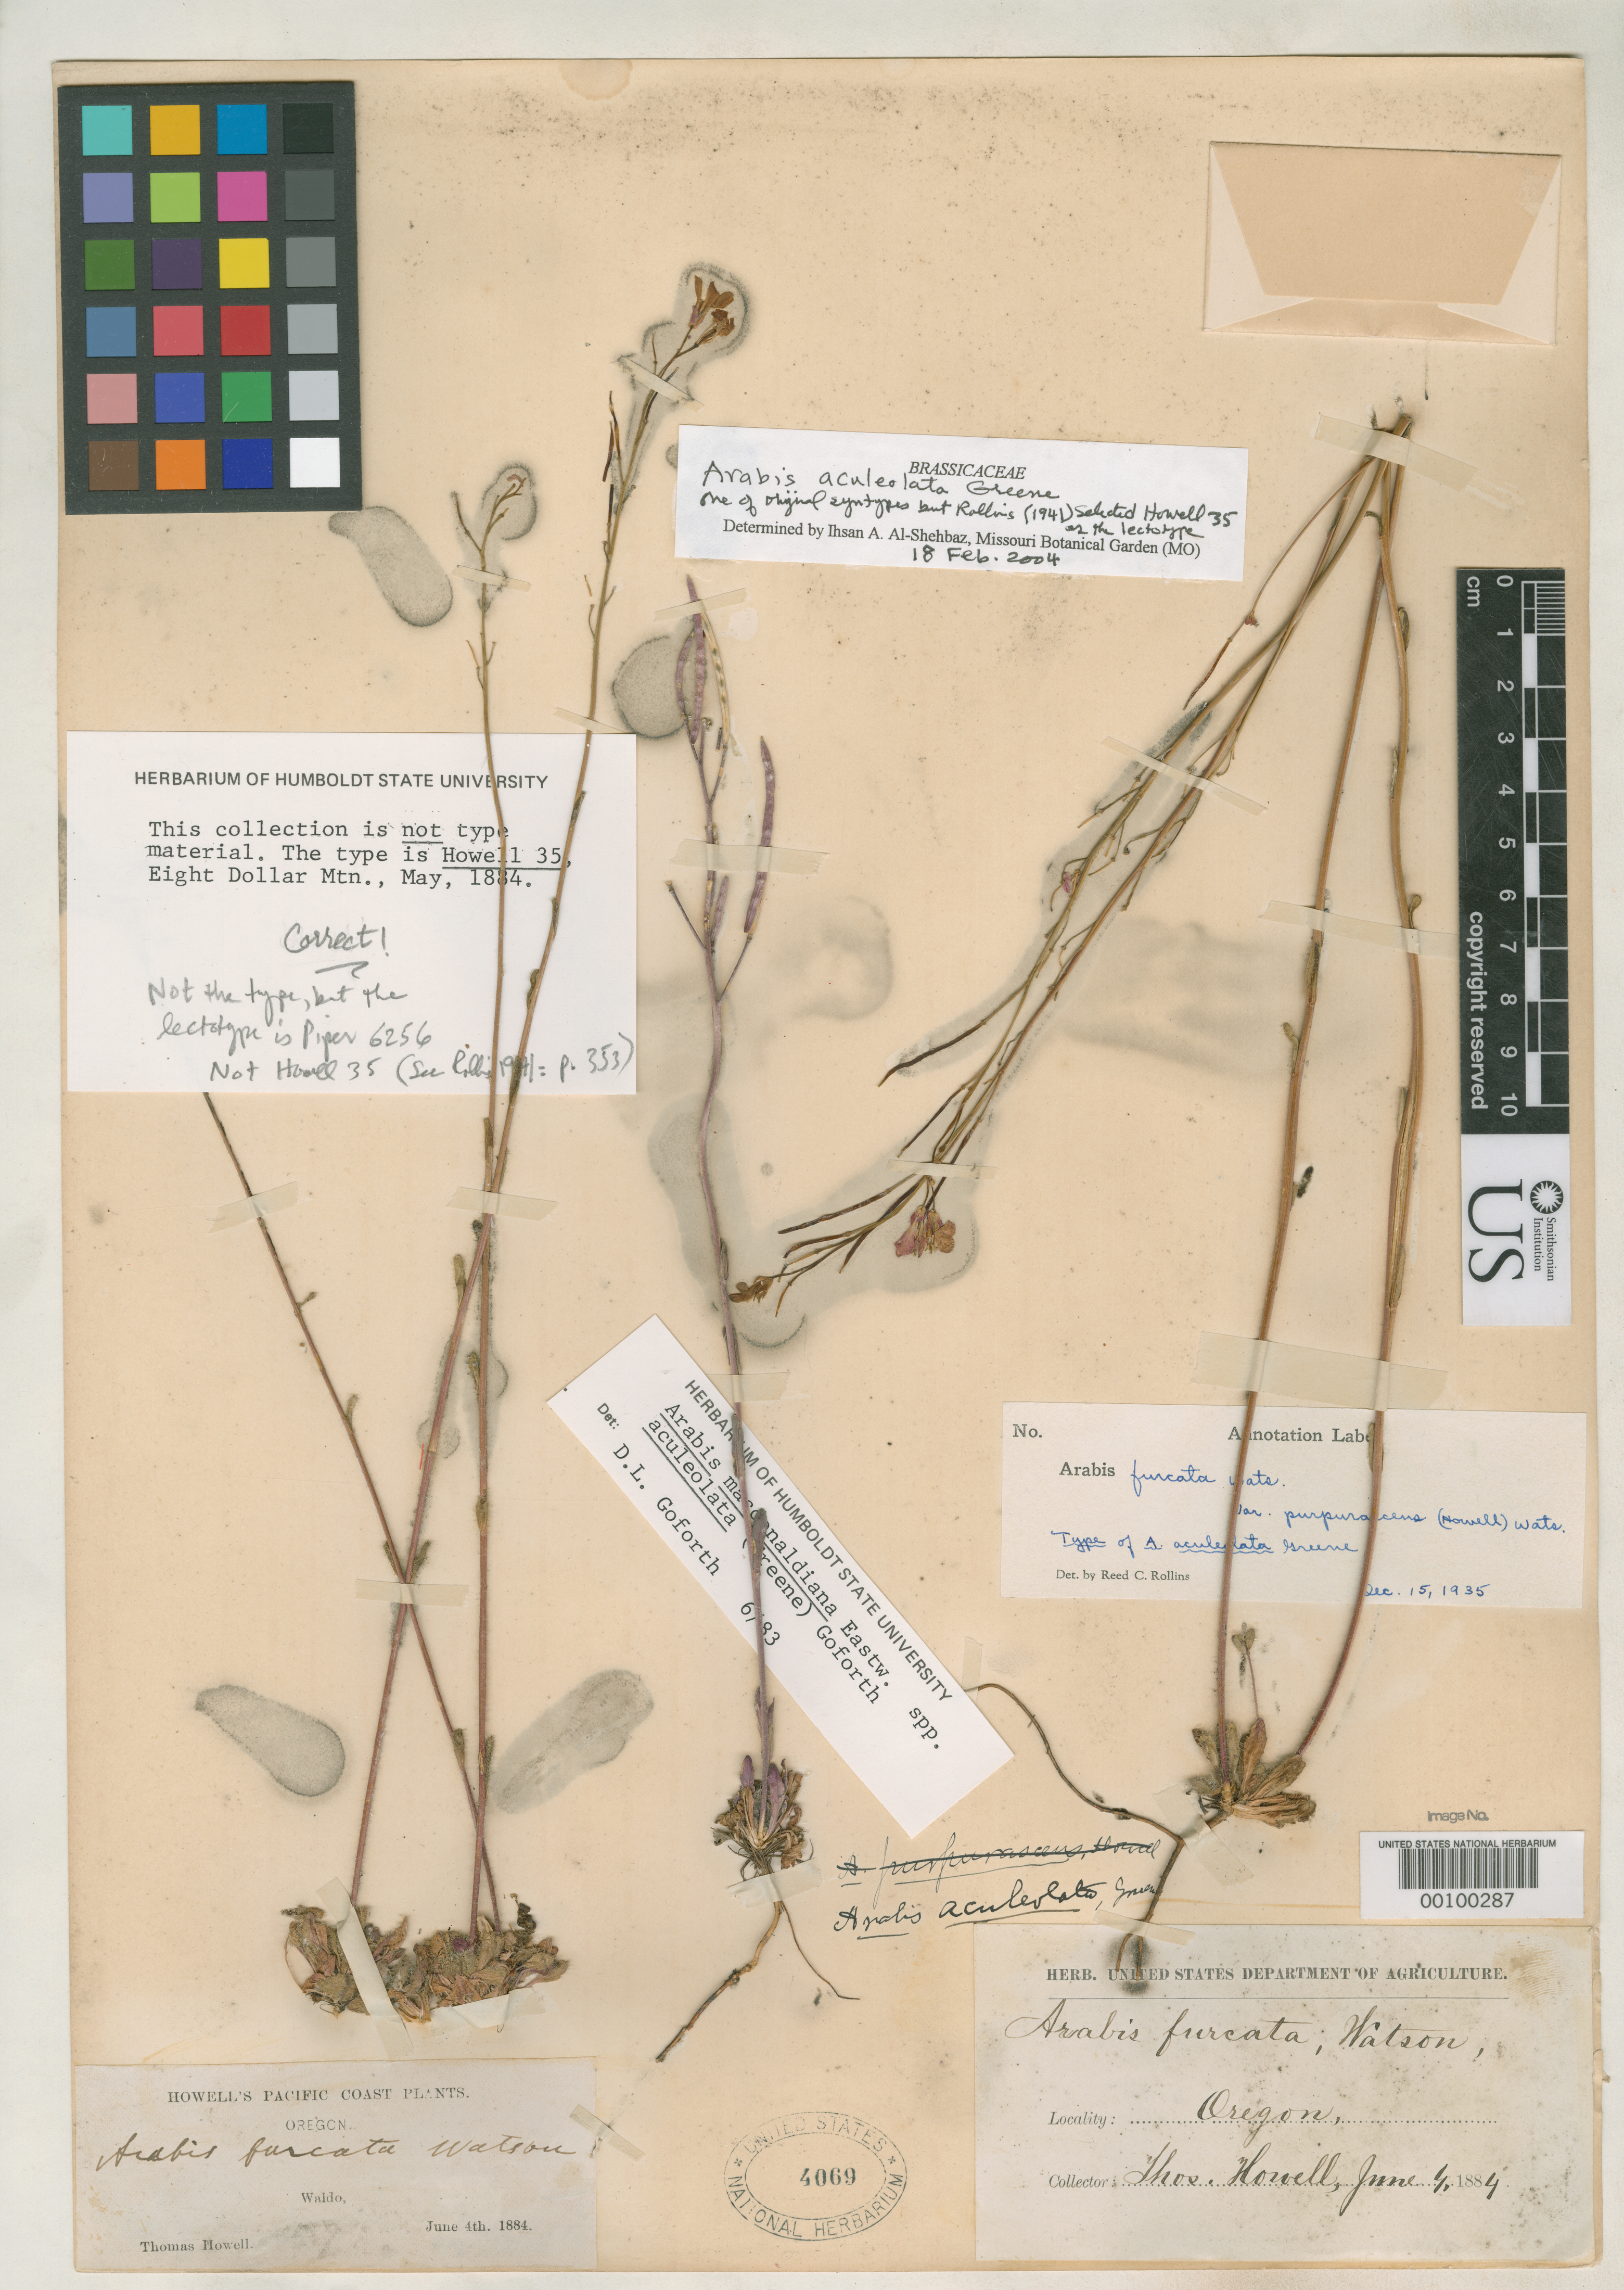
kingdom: Plantae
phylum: Tracheophyta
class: Magnoliopsida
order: Brassicales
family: Brassicaceae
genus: Arabis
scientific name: Arabis aculeolata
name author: Greene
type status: Isosyntype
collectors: T. J. Howell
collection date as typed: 04 Jun 1884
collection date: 1884-06-04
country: United States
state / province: Oregon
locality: Waldo.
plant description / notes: One of two original syntypes; annotated as "Type" by Rollins (1935) but he later (1941) selected Piper 6256 (not Howell 35 as annotated by Al-Shehbaz) as lectotype.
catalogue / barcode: US 4069